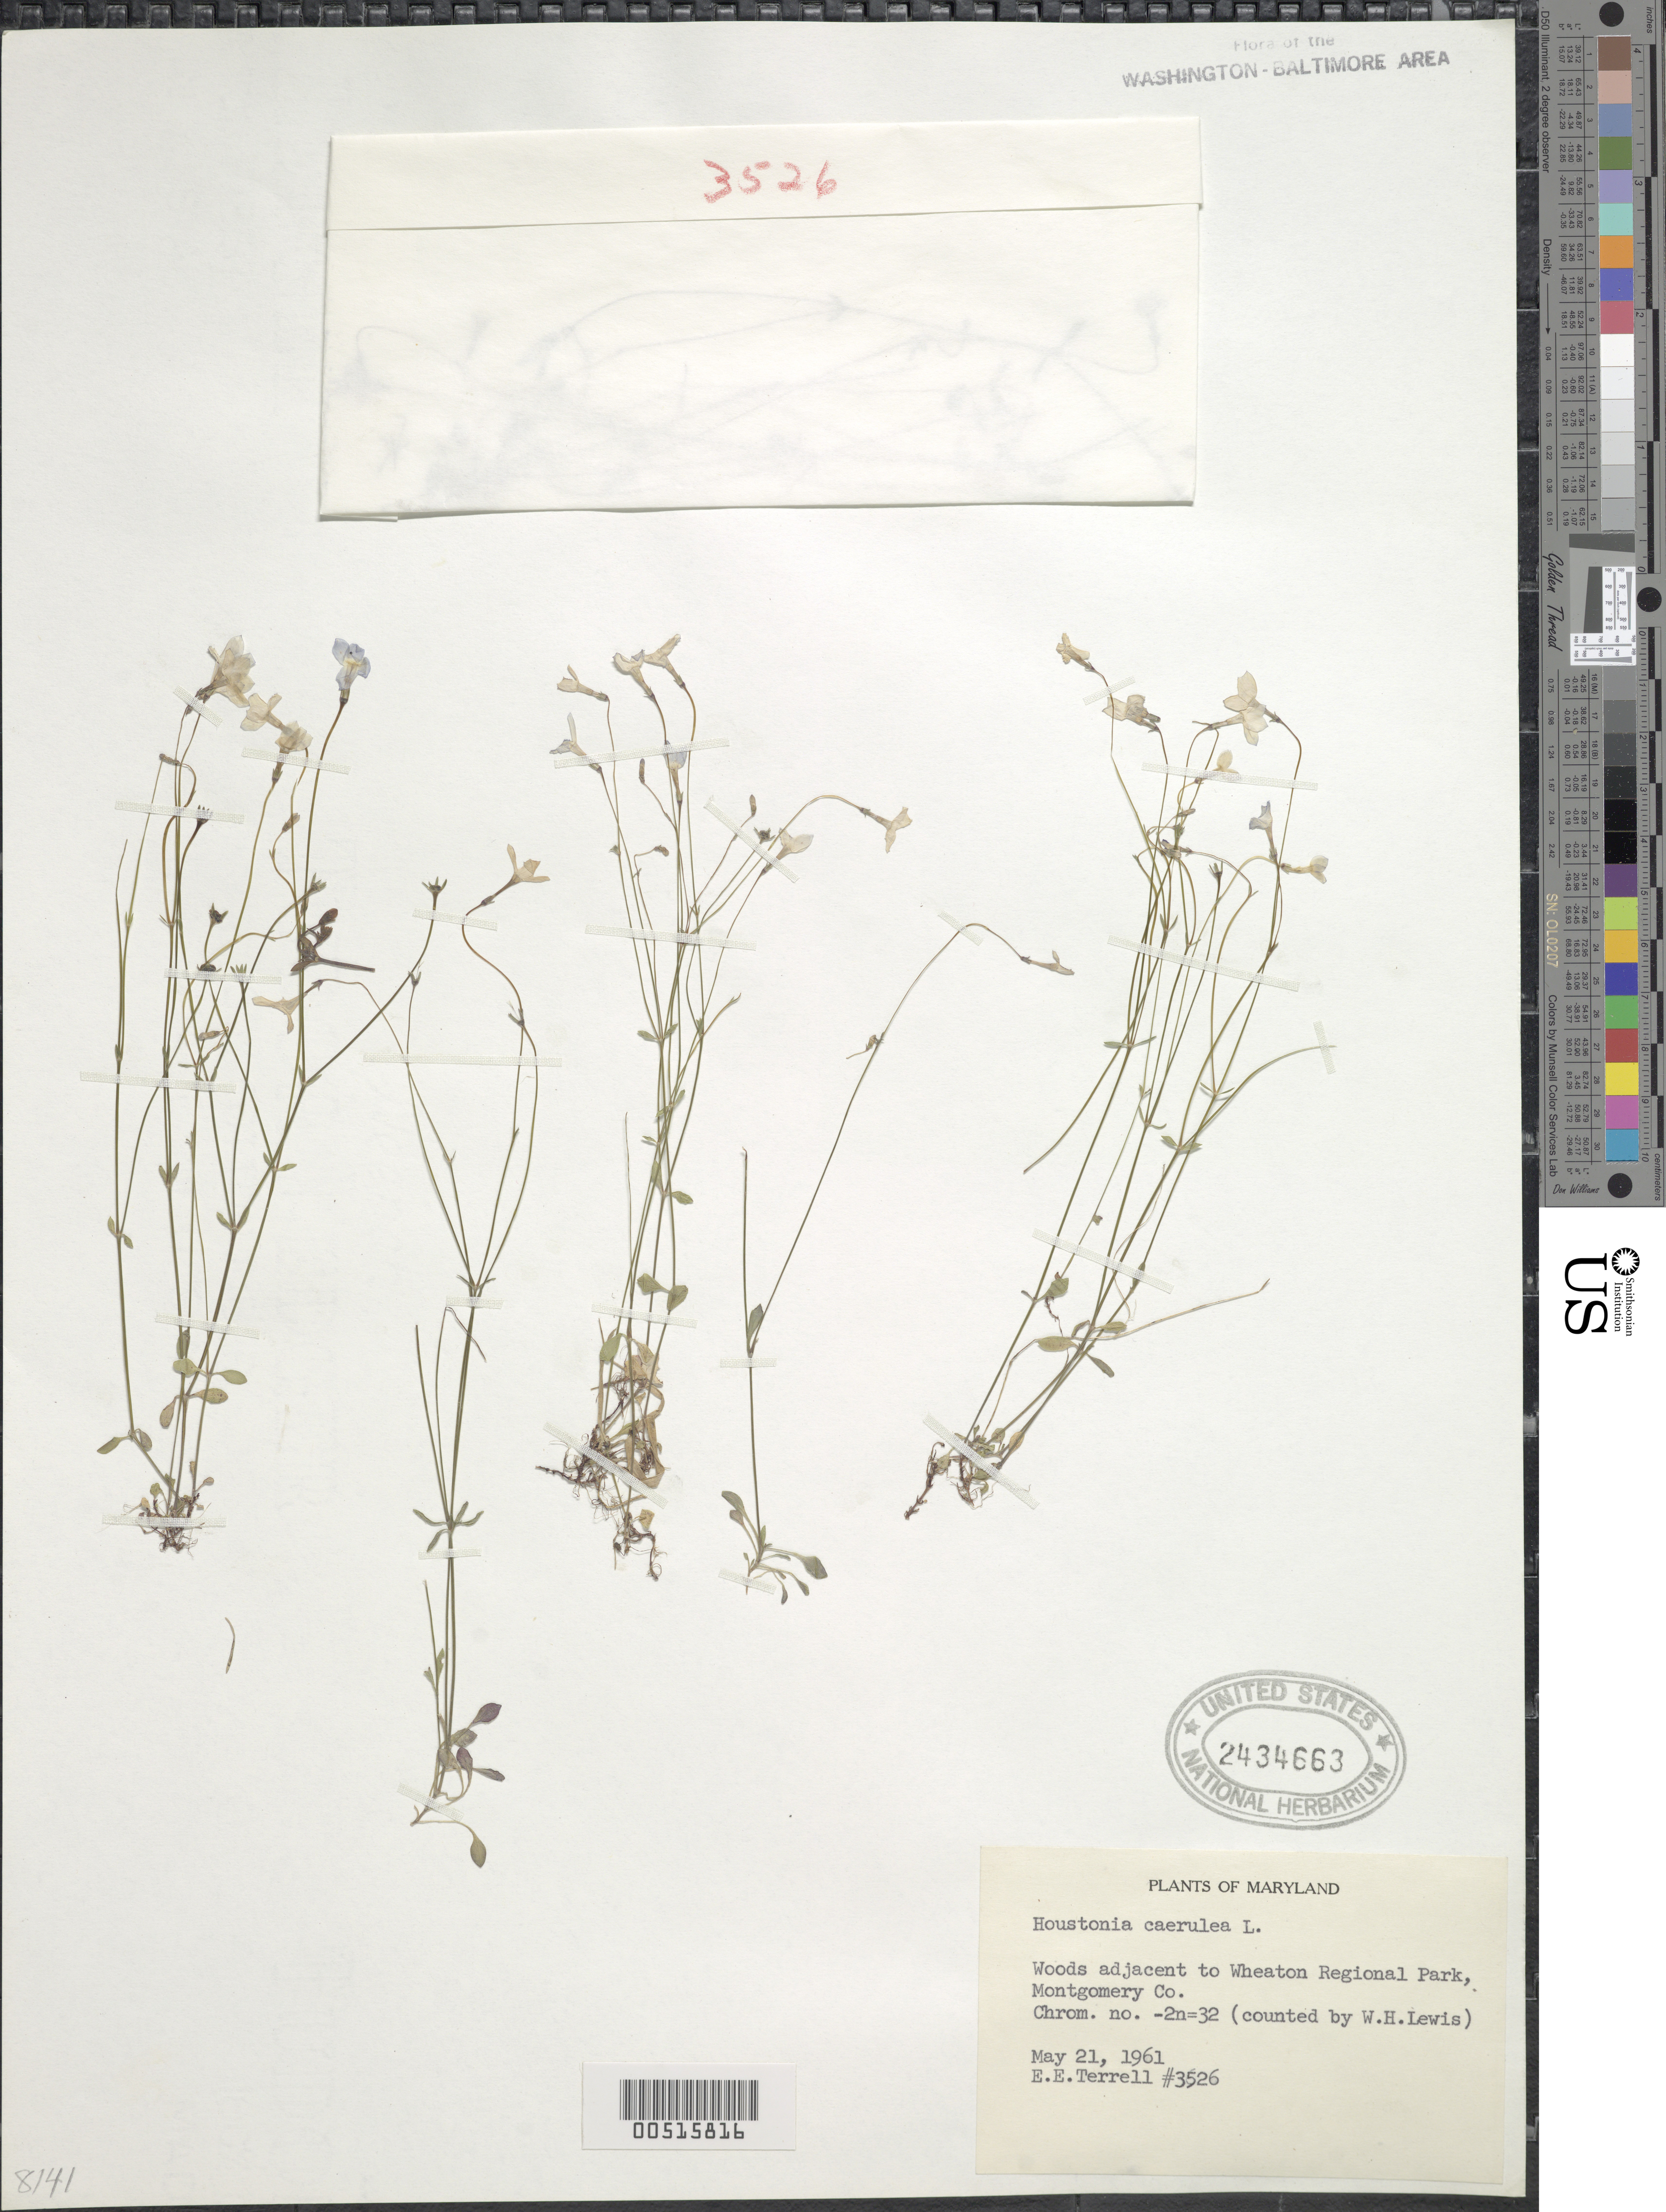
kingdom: Plantae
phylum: Tracheophyta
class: Magnoliopsida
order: Gentianales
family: Rubiaceae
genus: Houstonia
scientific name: Houstonia caerulea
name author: L.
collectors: E. E. Terrell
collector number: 3526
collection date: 1961-05-21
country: United States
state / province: Maryland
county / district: Montgomery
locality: Woods adjacent to Wheaton Regional Park, Montgomery Co.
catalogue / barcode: US 2434663